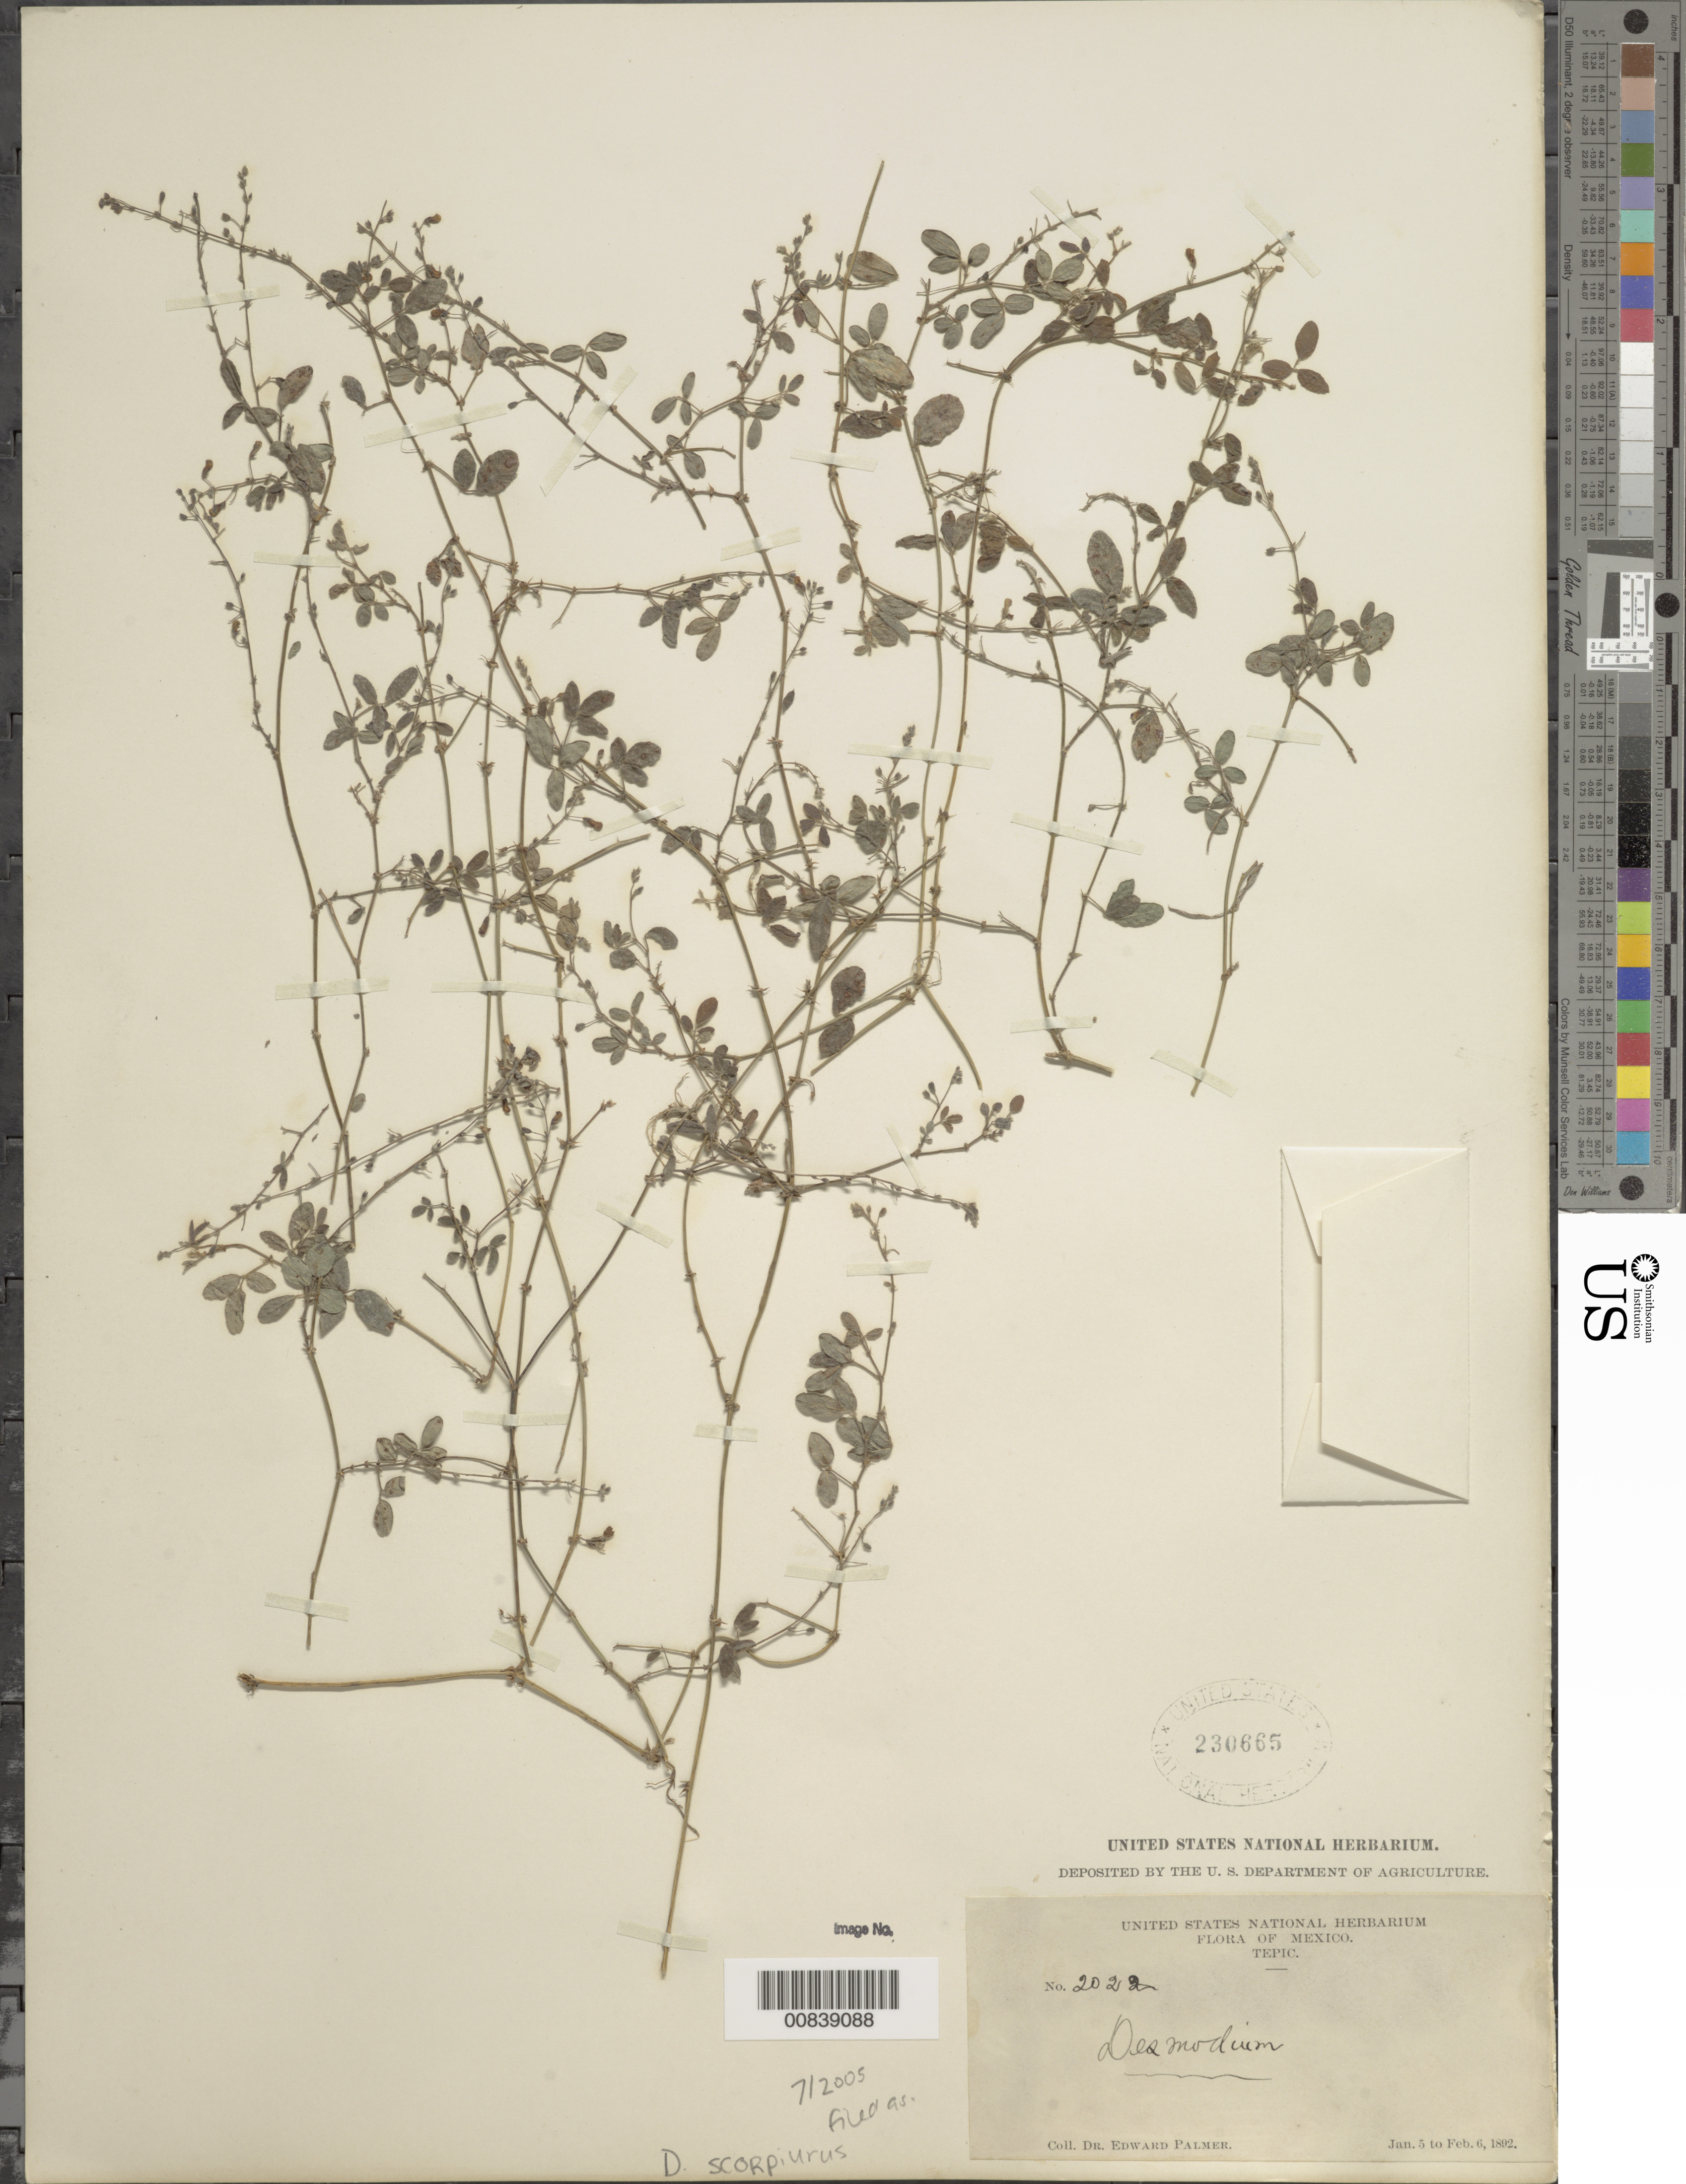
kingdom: Plantae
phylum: Tracheophyta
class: Magnoliopsida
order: Fabales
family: Fabaceae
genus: Desmodium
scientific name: Desmodium scorpiurus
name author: (Sw.) Desv. ex DC.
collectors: E. Palmer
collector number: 2022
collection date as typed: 05 Jan 1892 to 06 Feb 1892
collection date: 1892-01-05/1892-02-06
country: Mexico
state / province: Nayarit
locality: Tepic, Nayarit.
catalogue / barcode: US 230665